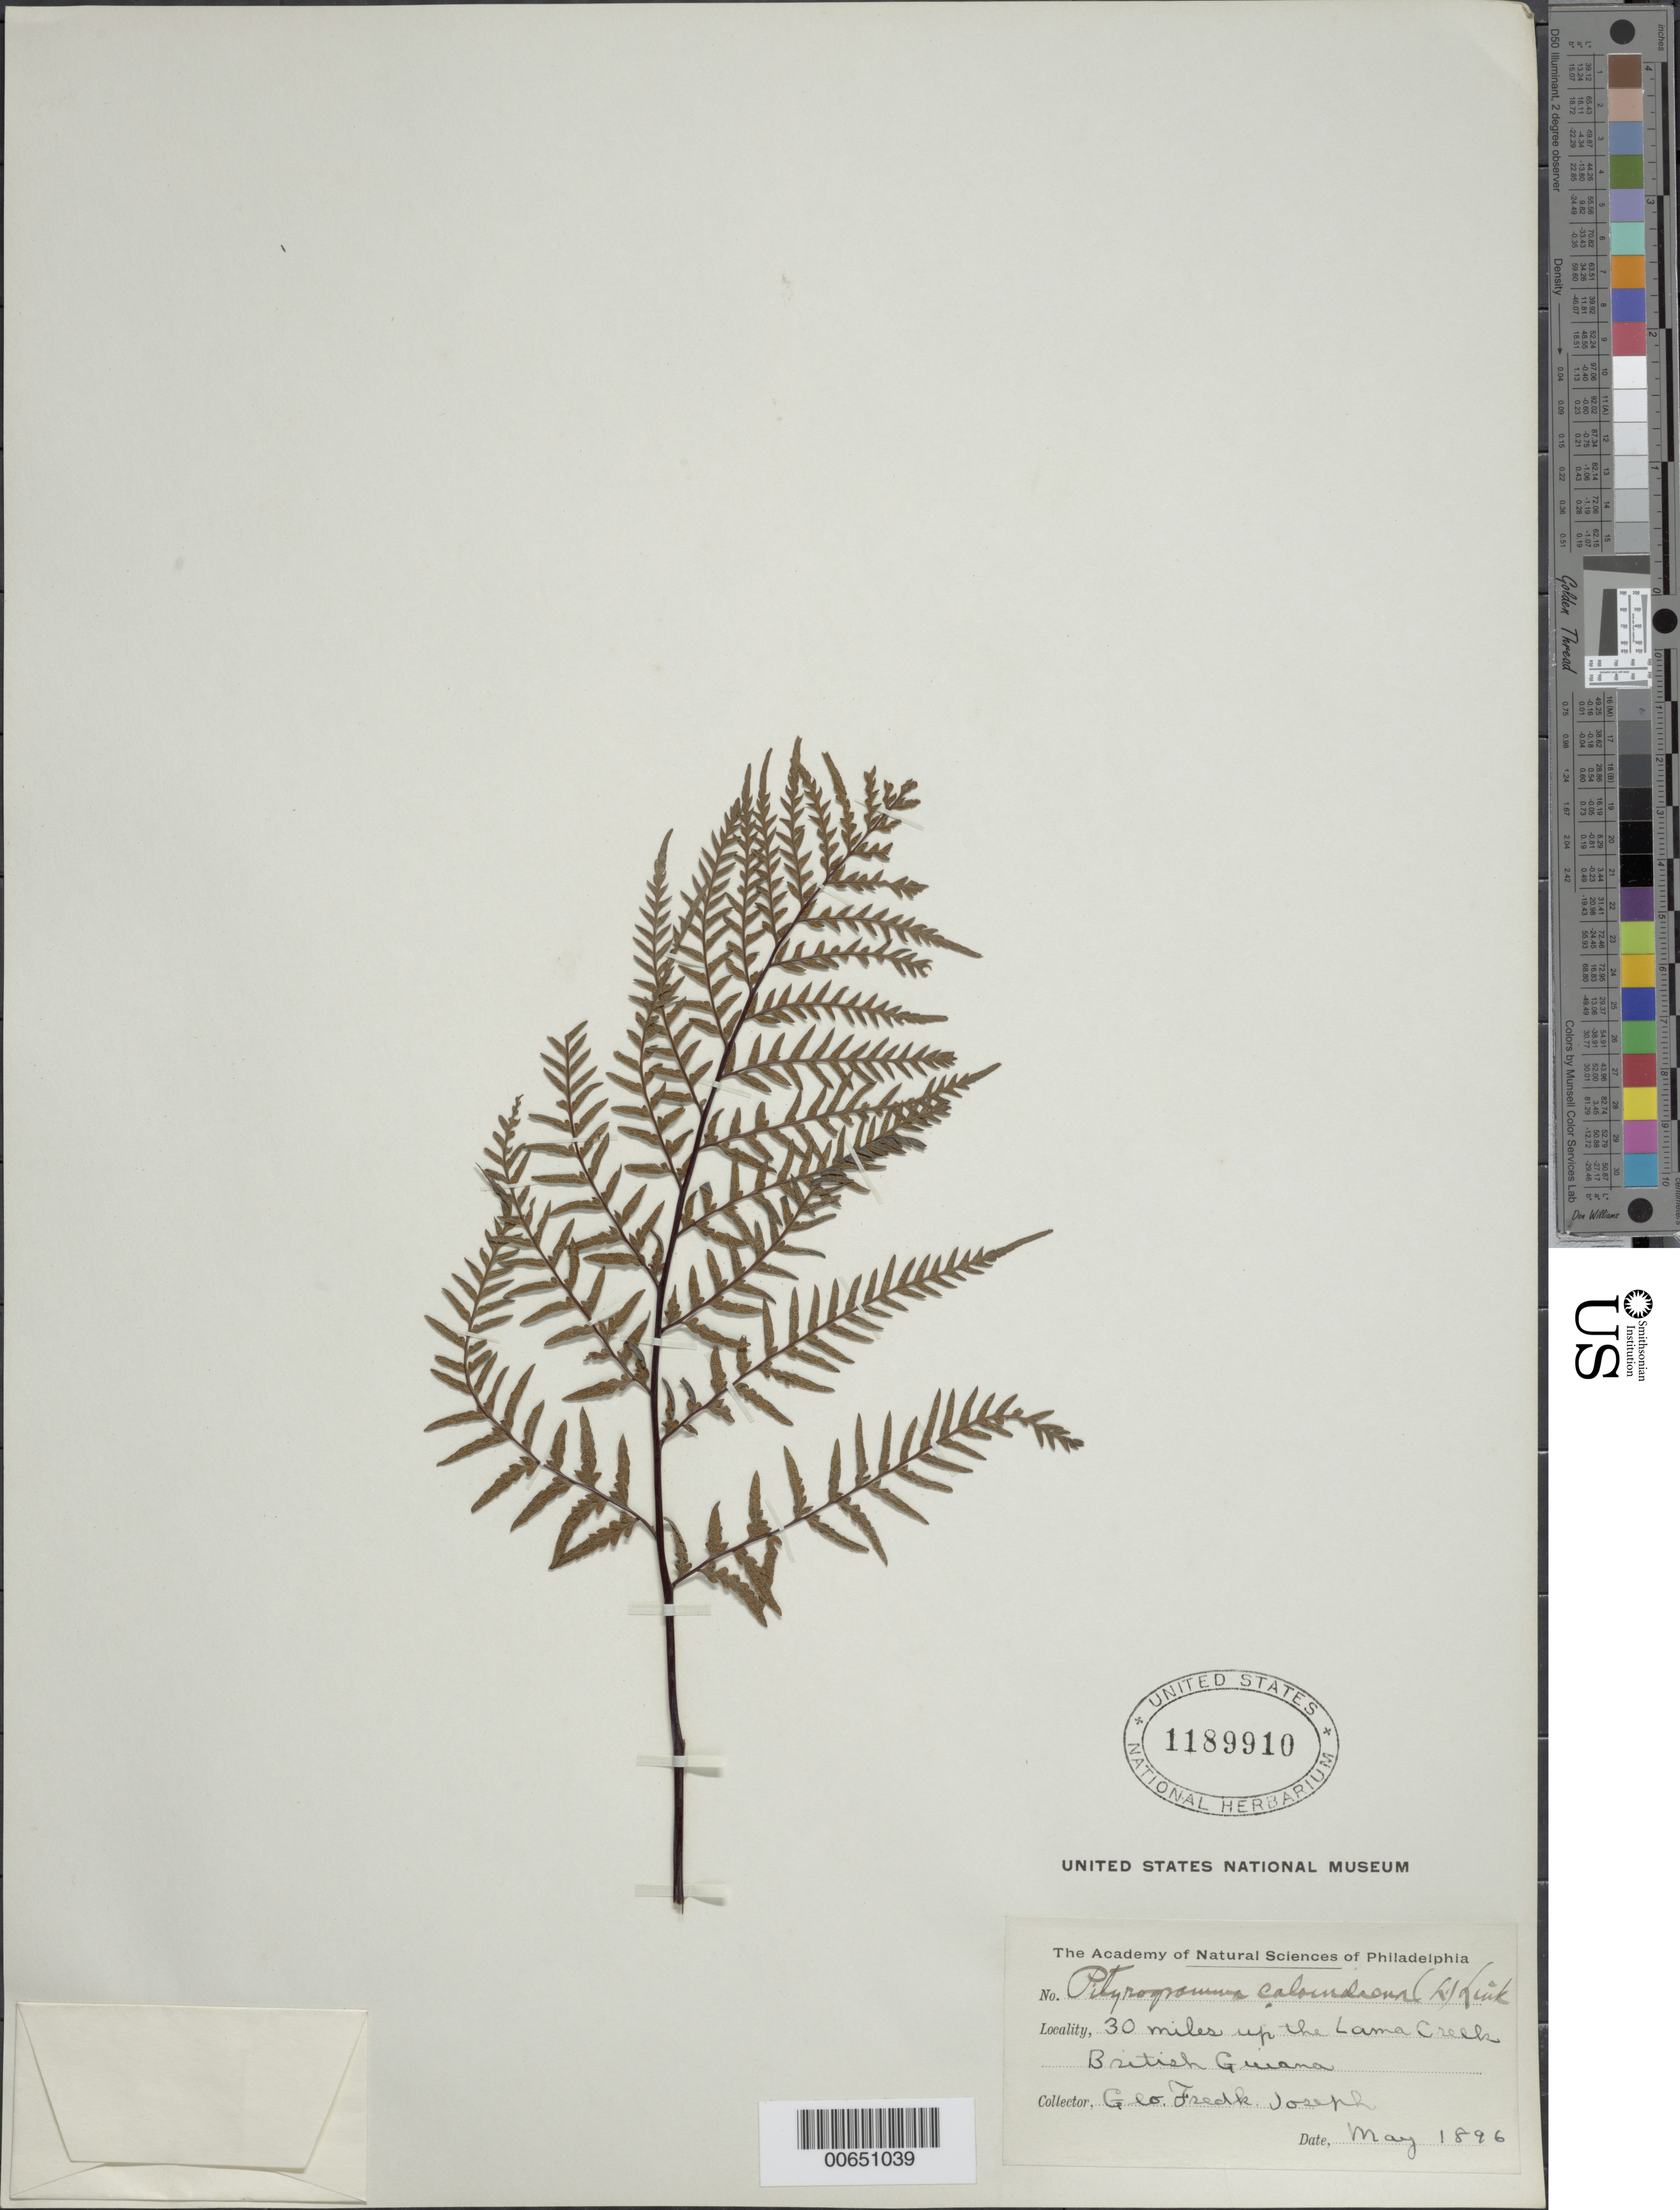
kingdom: Plantae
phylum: Tracheophyta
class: Polypodiopsida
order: Polypodiales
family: Pteridaceae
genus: Pityrogramma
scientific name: Pityrogramma calomelanos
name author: (L.) Link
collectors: G. Joseph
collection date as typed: May-86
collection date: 1986-05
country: Guyana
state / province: Demerara-Mahaica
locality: Lama Creek, 30 mi. along creek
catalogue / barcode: US 1189910